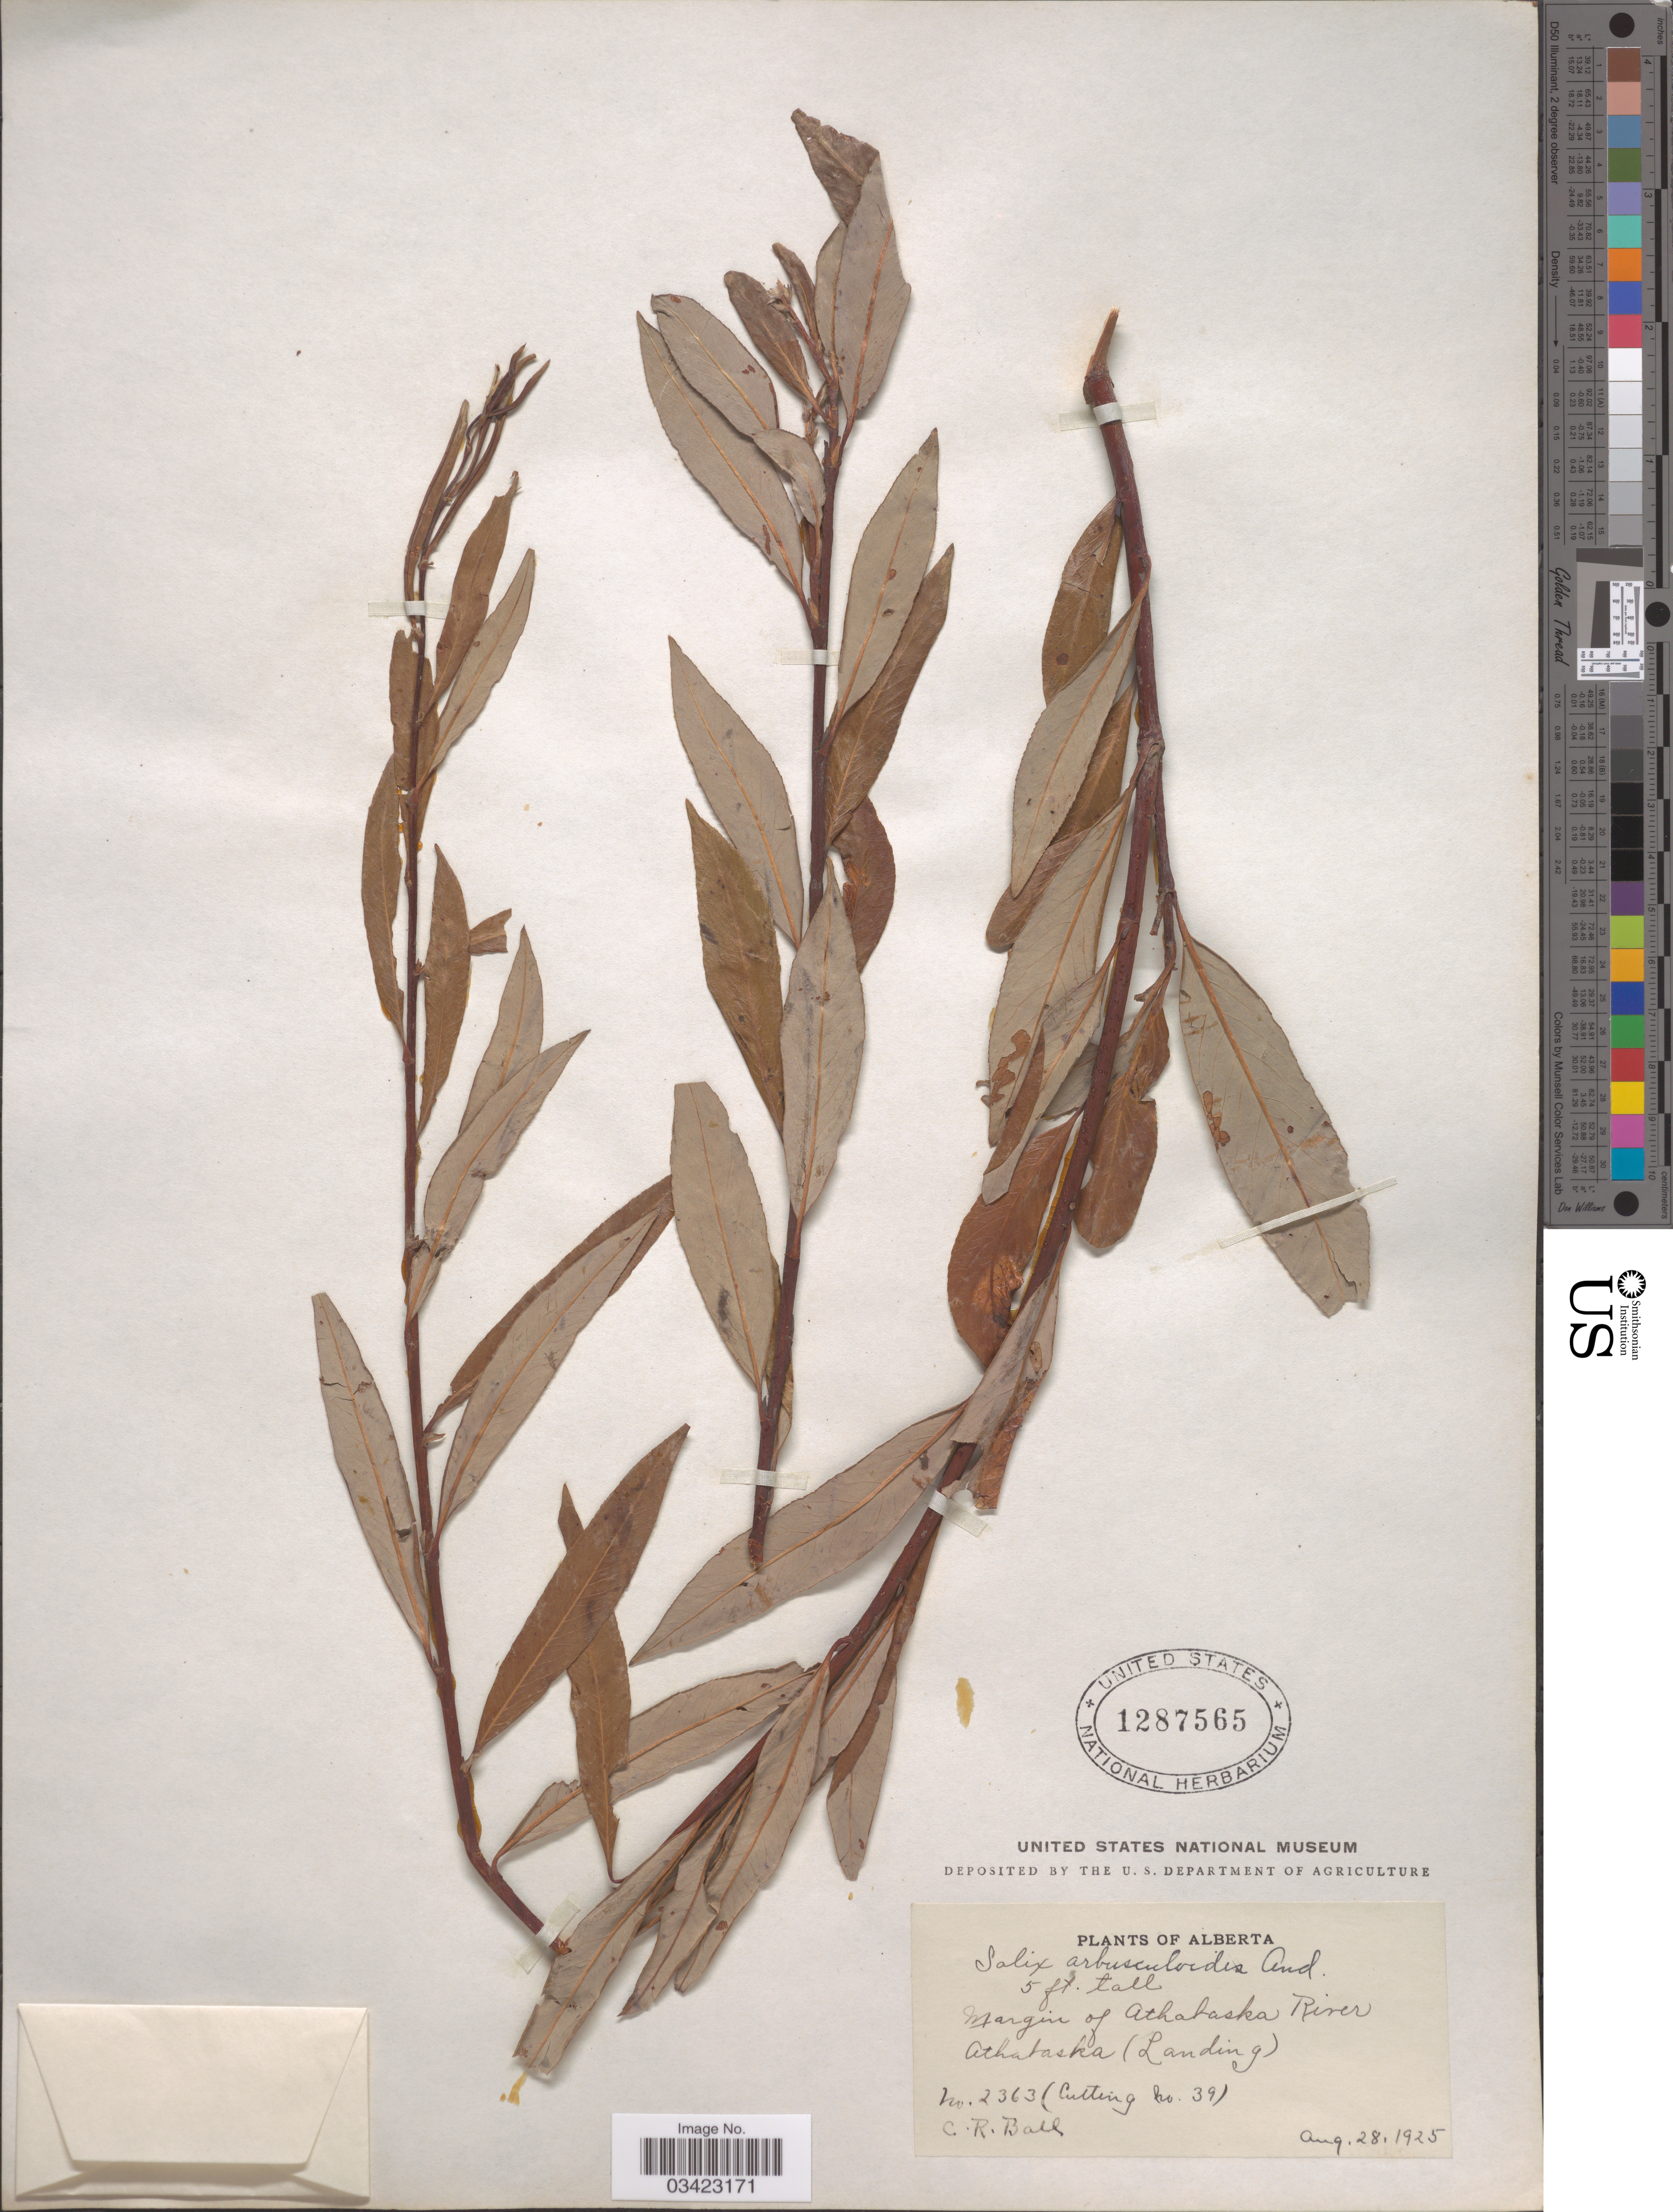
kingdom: Plantae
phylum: Tracheophyta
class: Magnoliopsida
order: Malpighiales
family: Salicaceae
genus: Salix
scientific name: Salix arbusculoides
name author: Andersson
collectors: C. R. Ball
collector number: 2363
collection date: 1925-08-28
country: Canada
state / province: Alberta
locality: Margin of Athabaska River. Athabaska (Landing).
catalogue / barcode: US 1287565